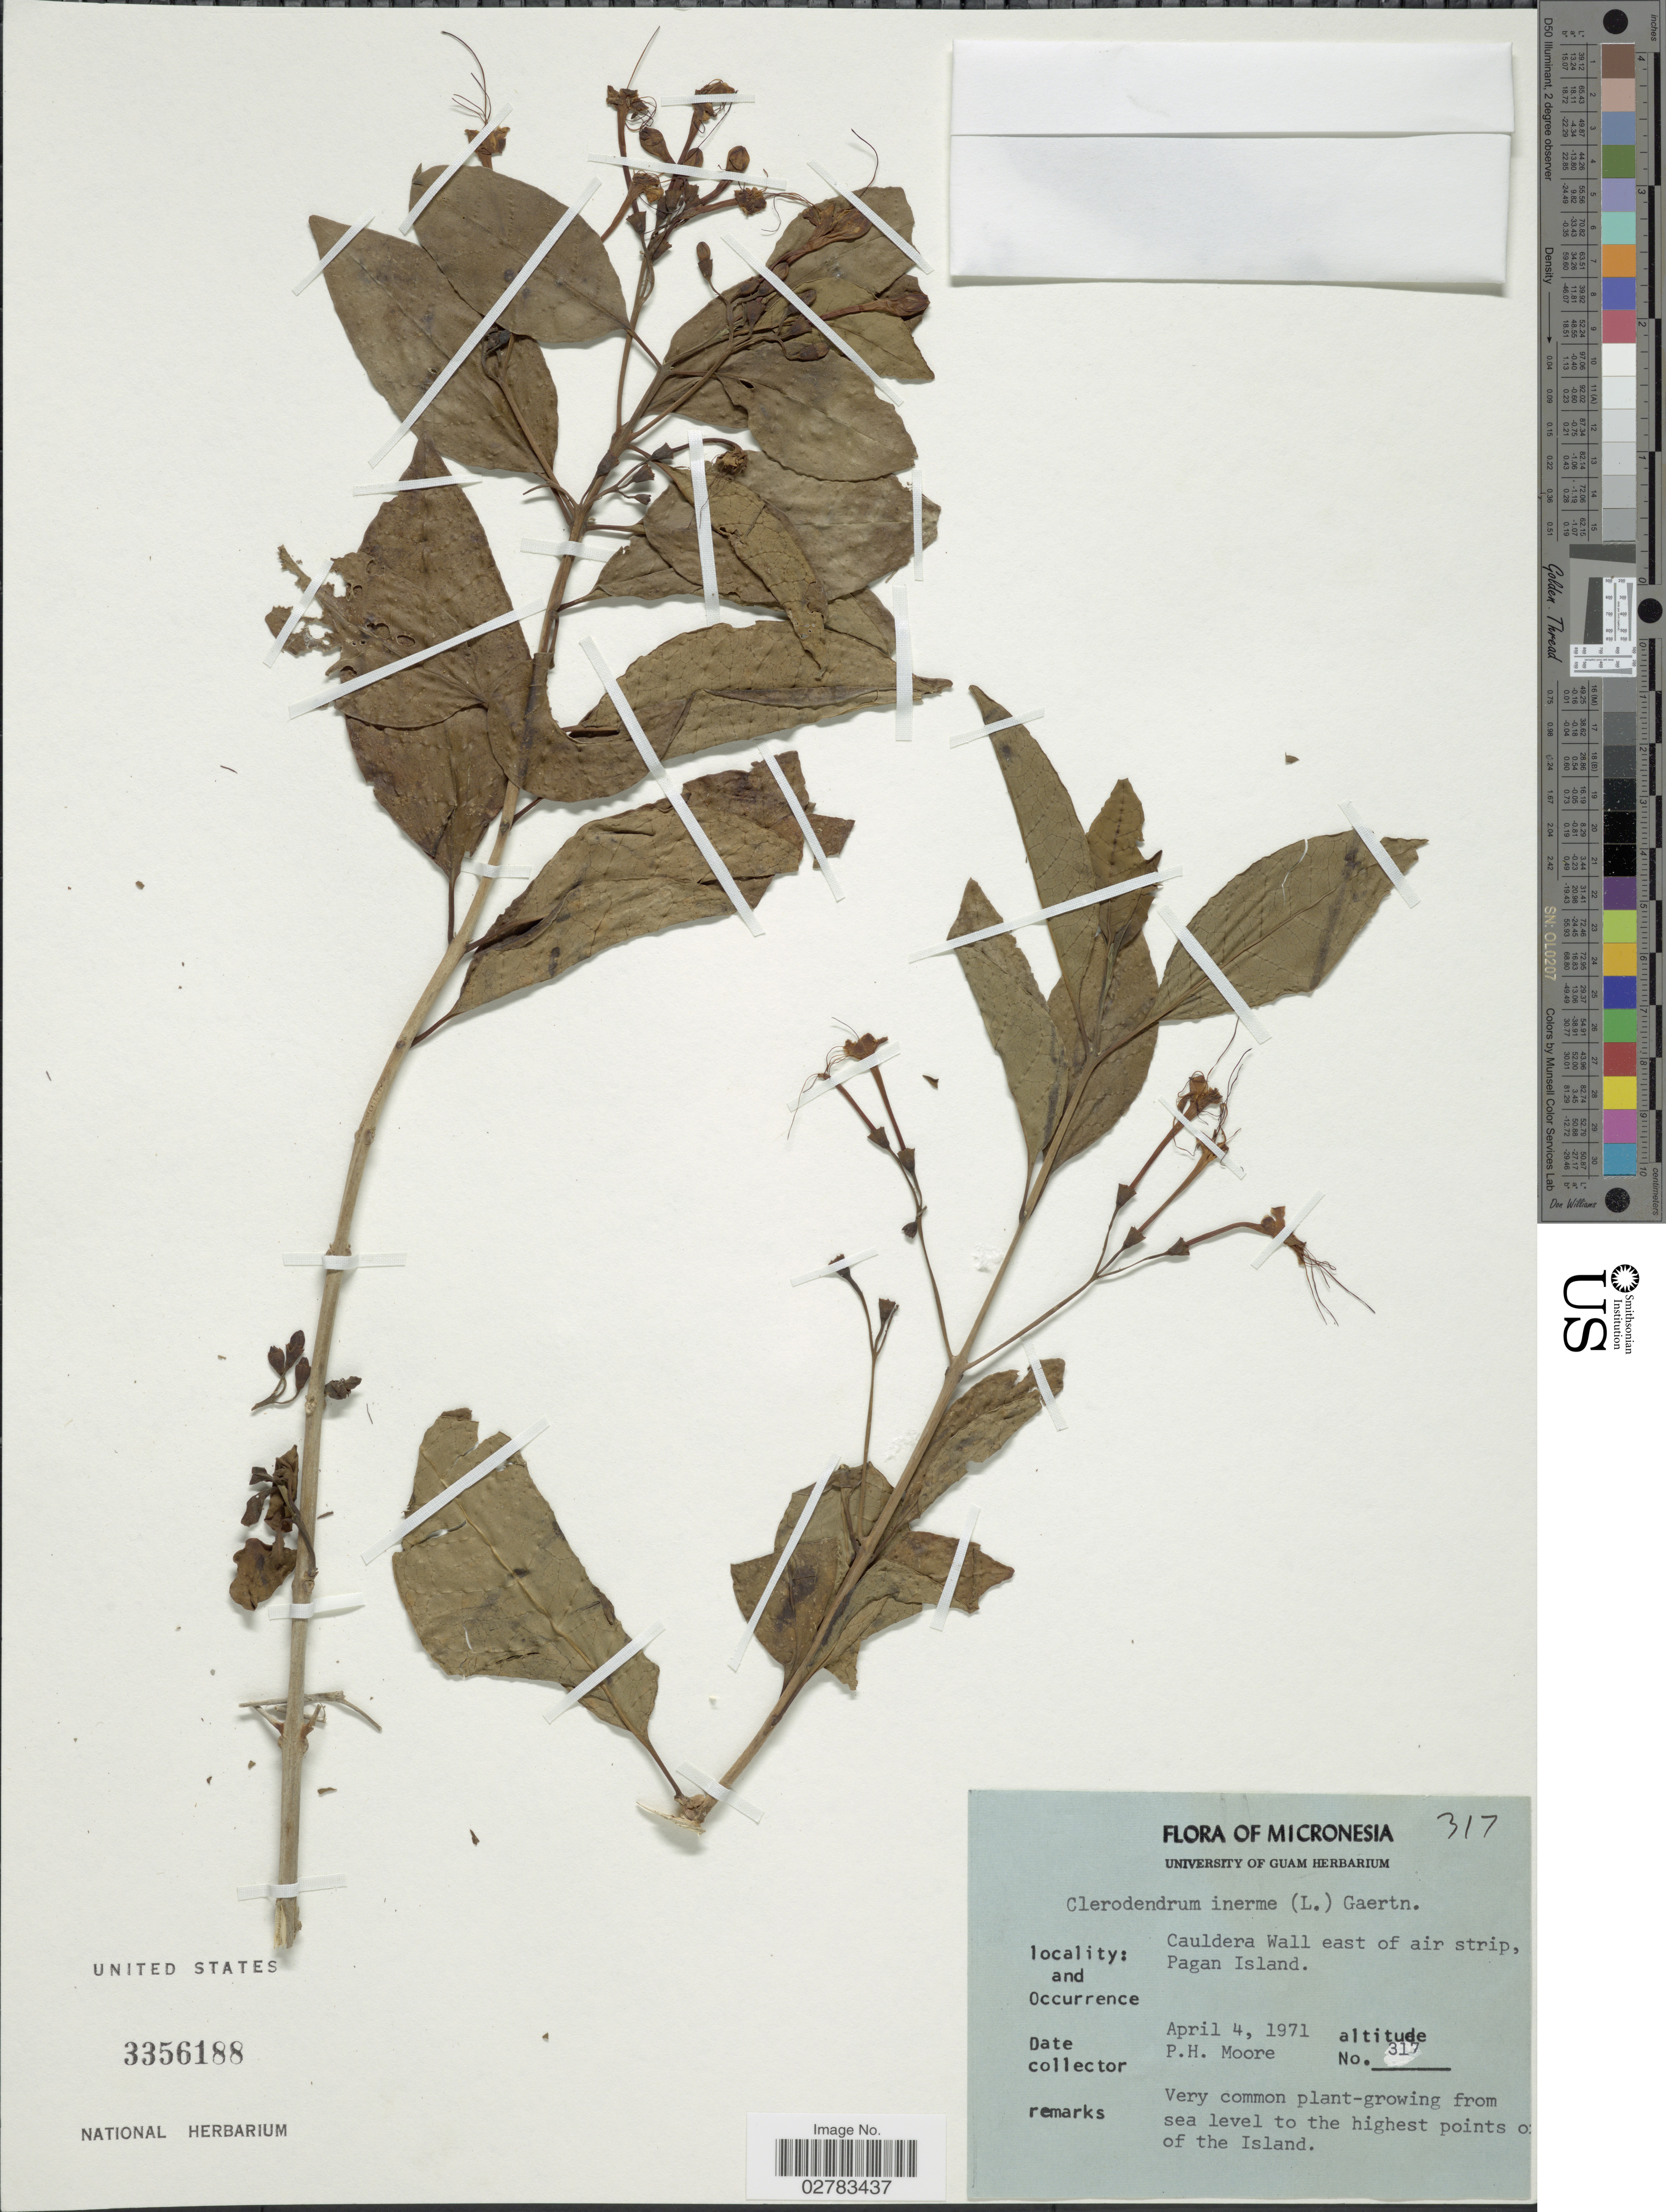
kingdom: Plantae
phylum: Tracheophyta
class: Magnoliopsida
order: Lamiales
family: Lamiaceae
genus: Clerodendrum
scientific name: Clerodendrum inerme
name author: (L.) Gaertn.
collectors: P. H. Moore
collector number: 317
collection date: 1971-04-04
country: Northern Mariana Islands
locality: Micronesia, Cauldera Wall east of air strip, Pagan Island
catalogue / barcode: US 3356188